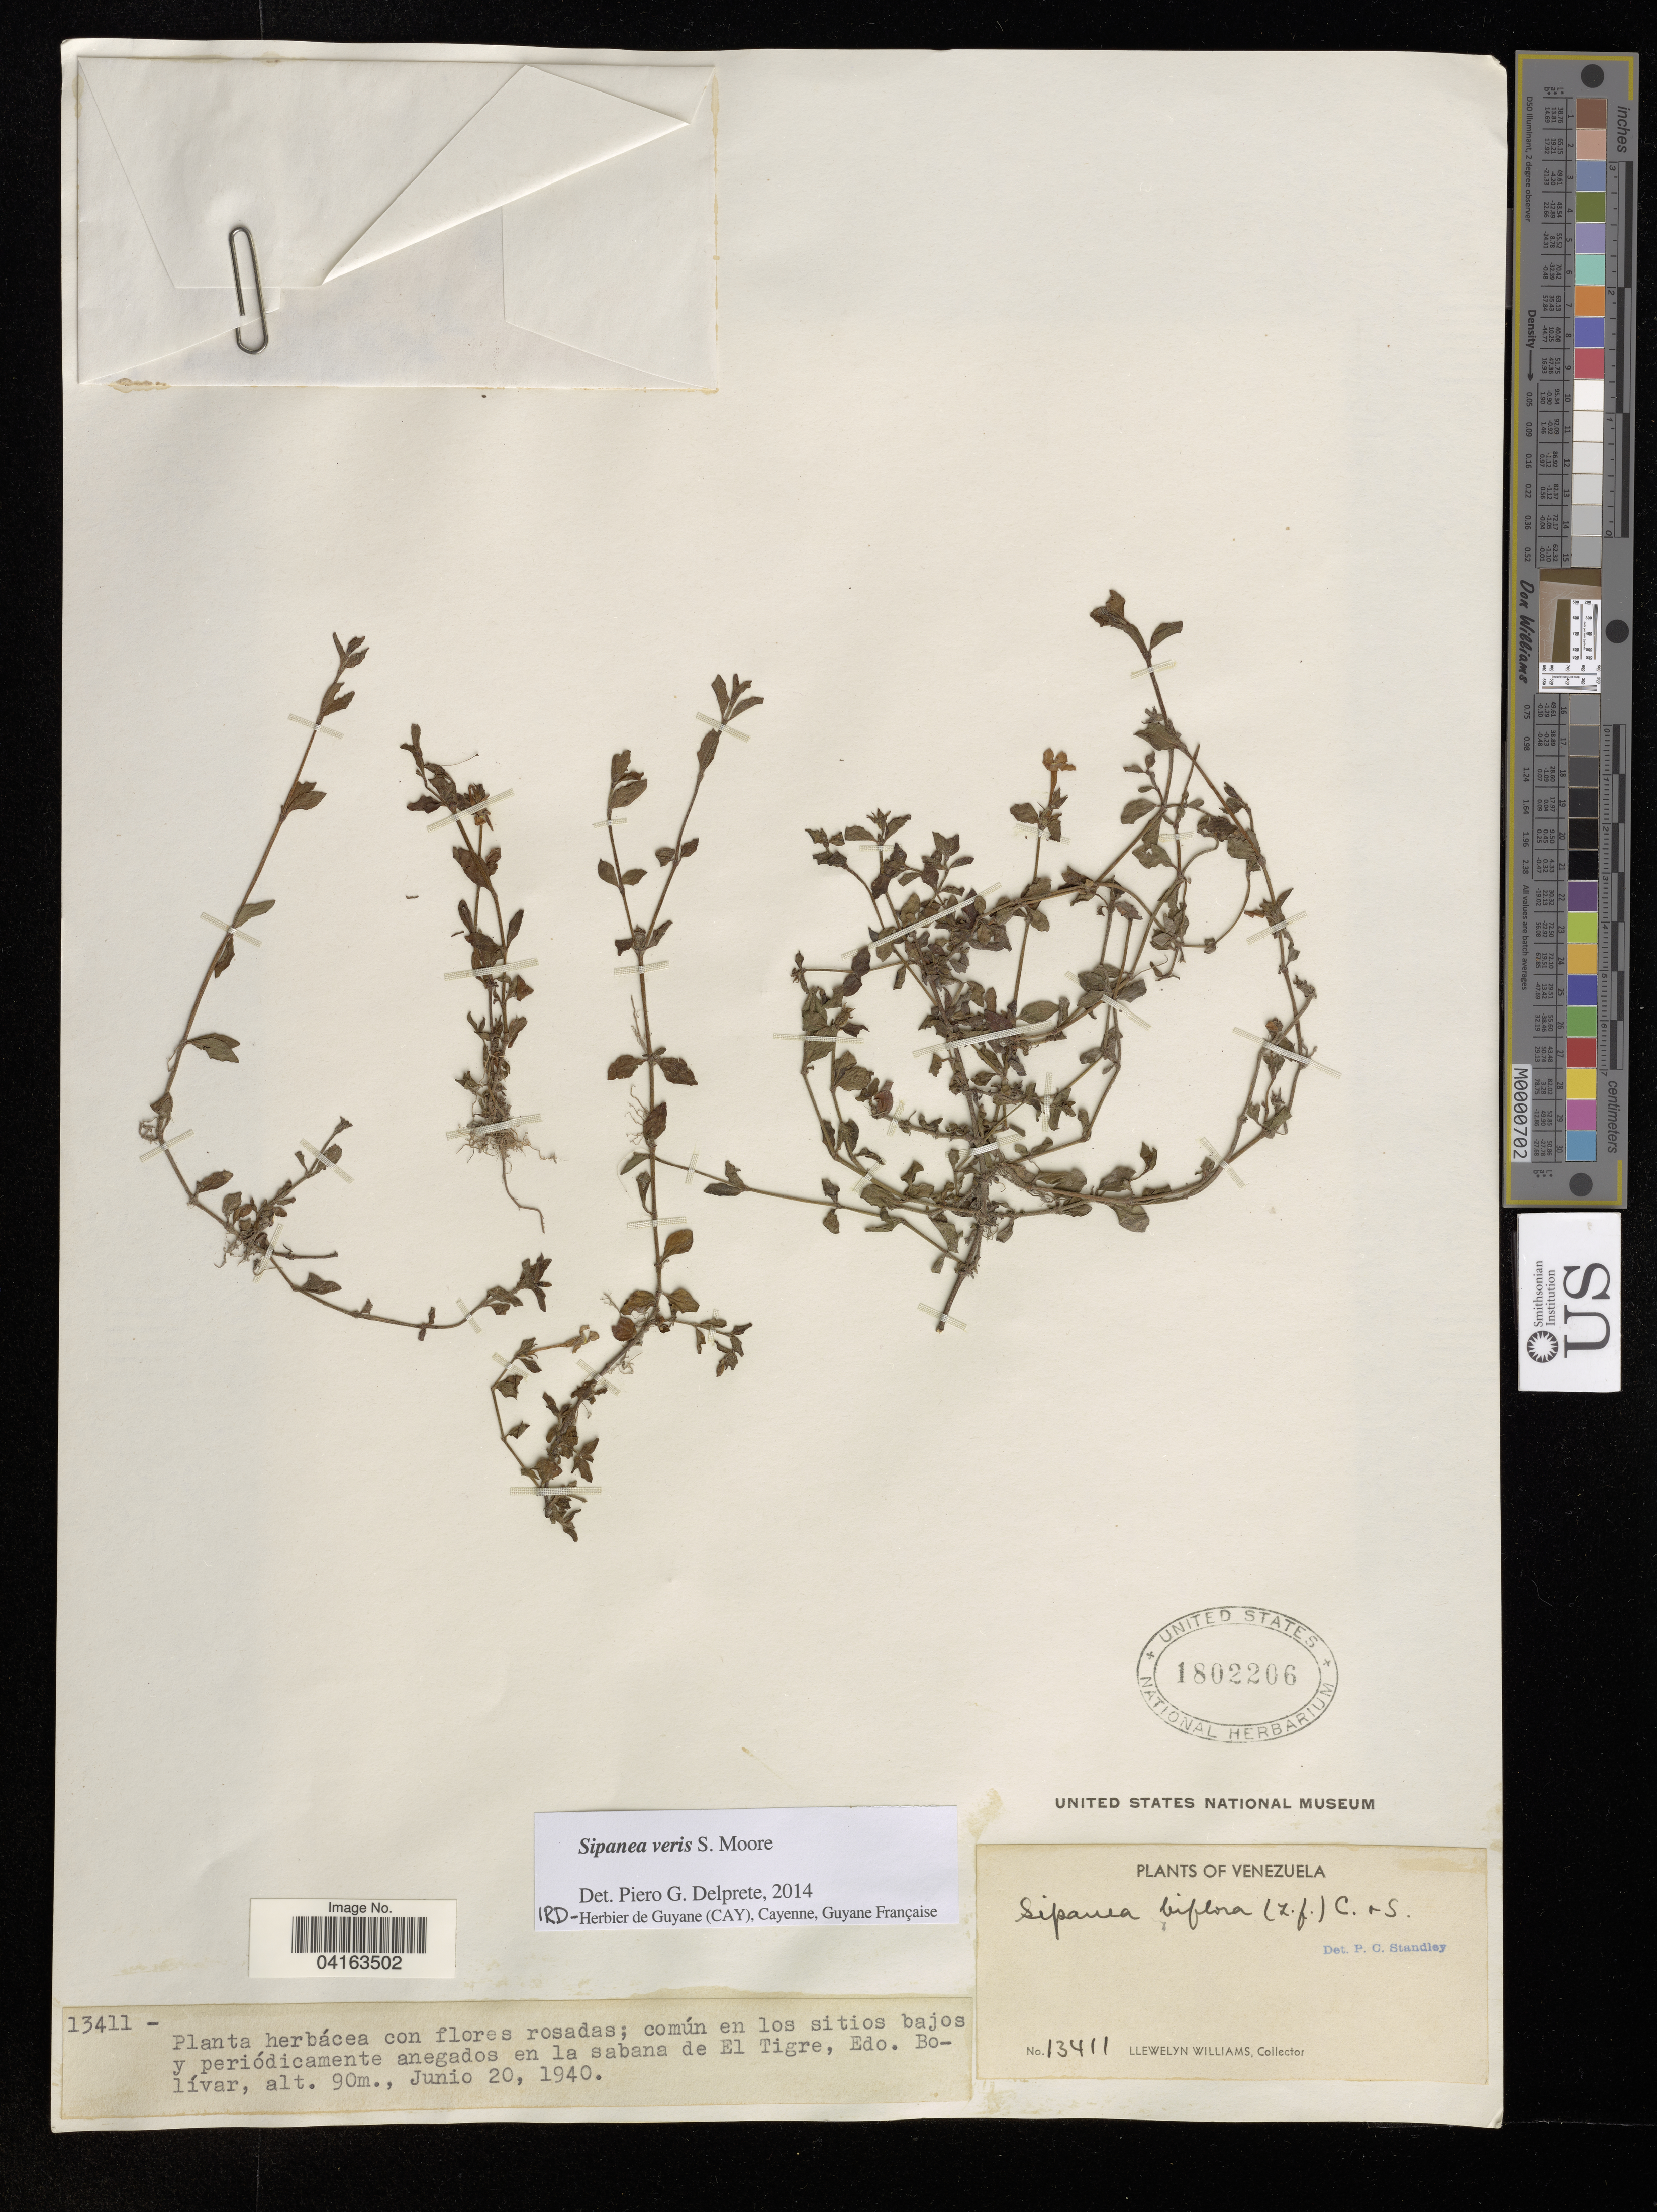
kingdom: Plantae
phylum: Tracheophyta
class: Magnoliopsida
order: Gentianales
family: Rubiaceae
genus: Sipanea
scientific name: Sipanea veris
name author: S. Moore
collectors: Ll. Williams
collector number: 13411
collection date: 1940-06-20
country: Venezuela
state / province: Bolivar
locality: Común en los sitios bajos y periódicamente anegados en la sabana de El Tigre.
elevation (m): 90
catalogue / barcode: US 1802206